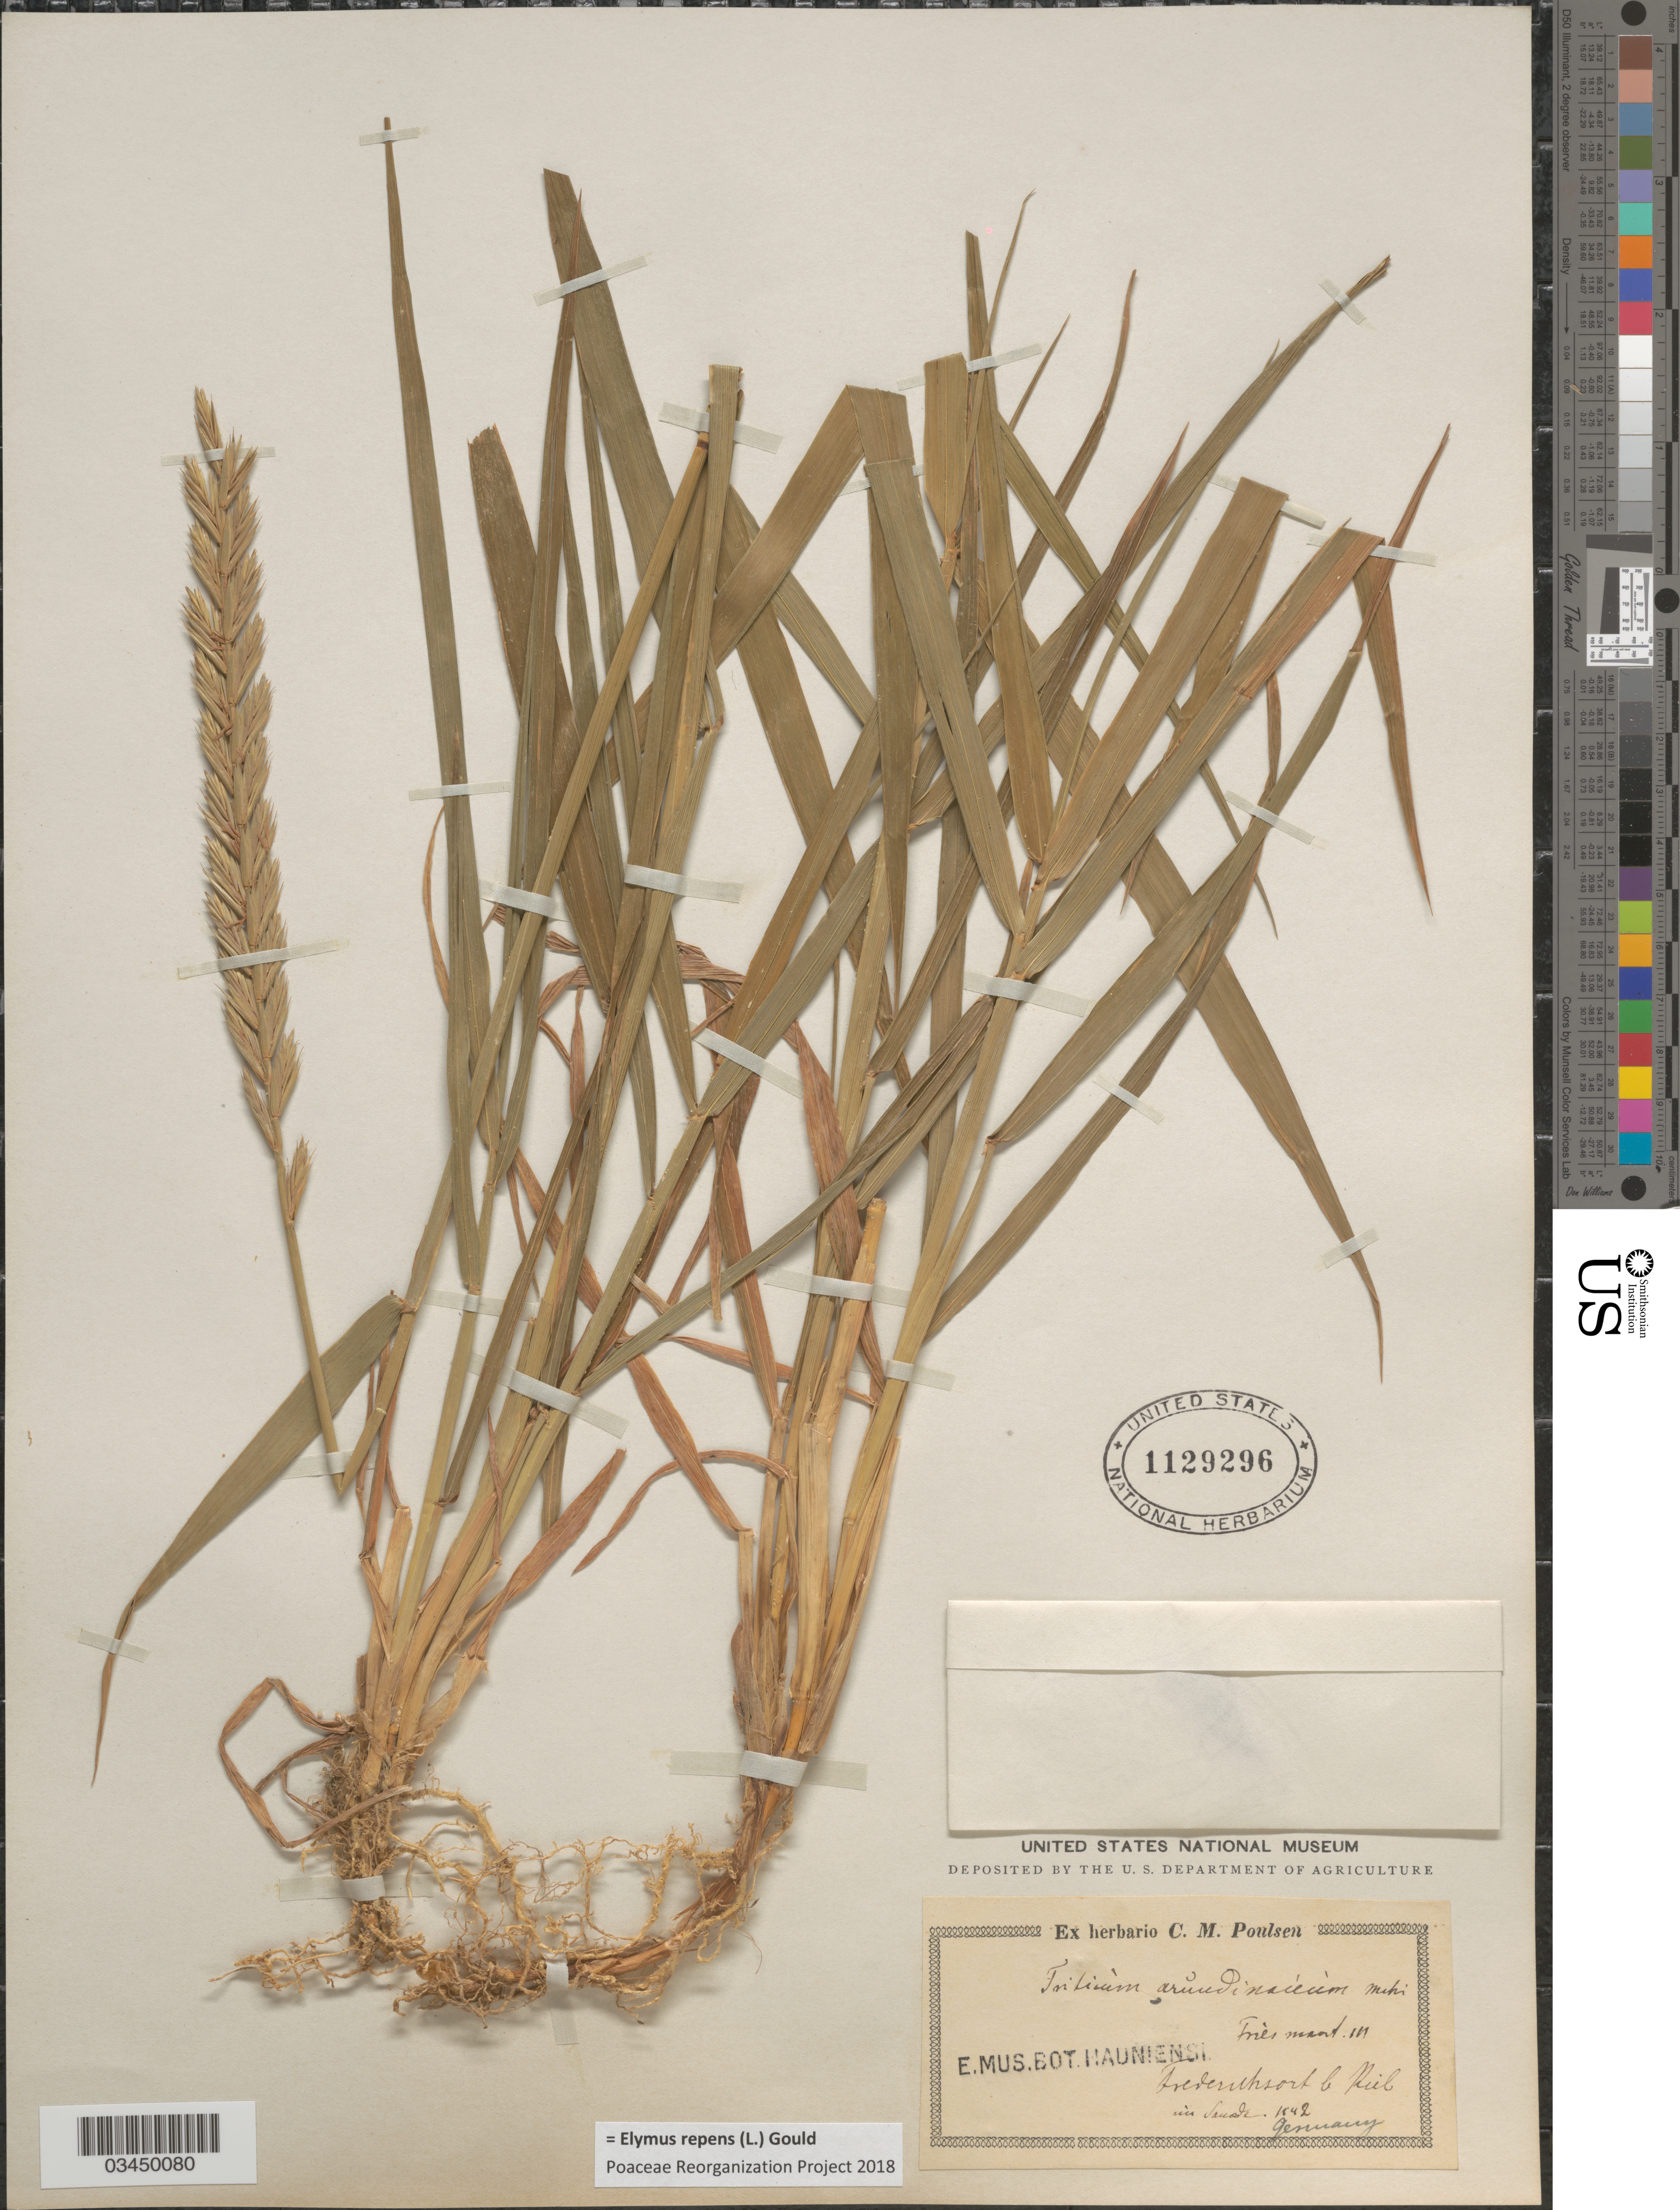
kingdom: Plantae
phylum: Tracheophyta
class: Liliopsida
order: Poales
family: Poaceae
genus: Elymus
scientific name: Elymus repens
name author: (L.) Gould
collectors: ex herb. C. M. Poulsen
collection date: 1842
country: Germany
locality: Fredenchsort b Rieb in Sands.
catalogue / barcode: US 1129296